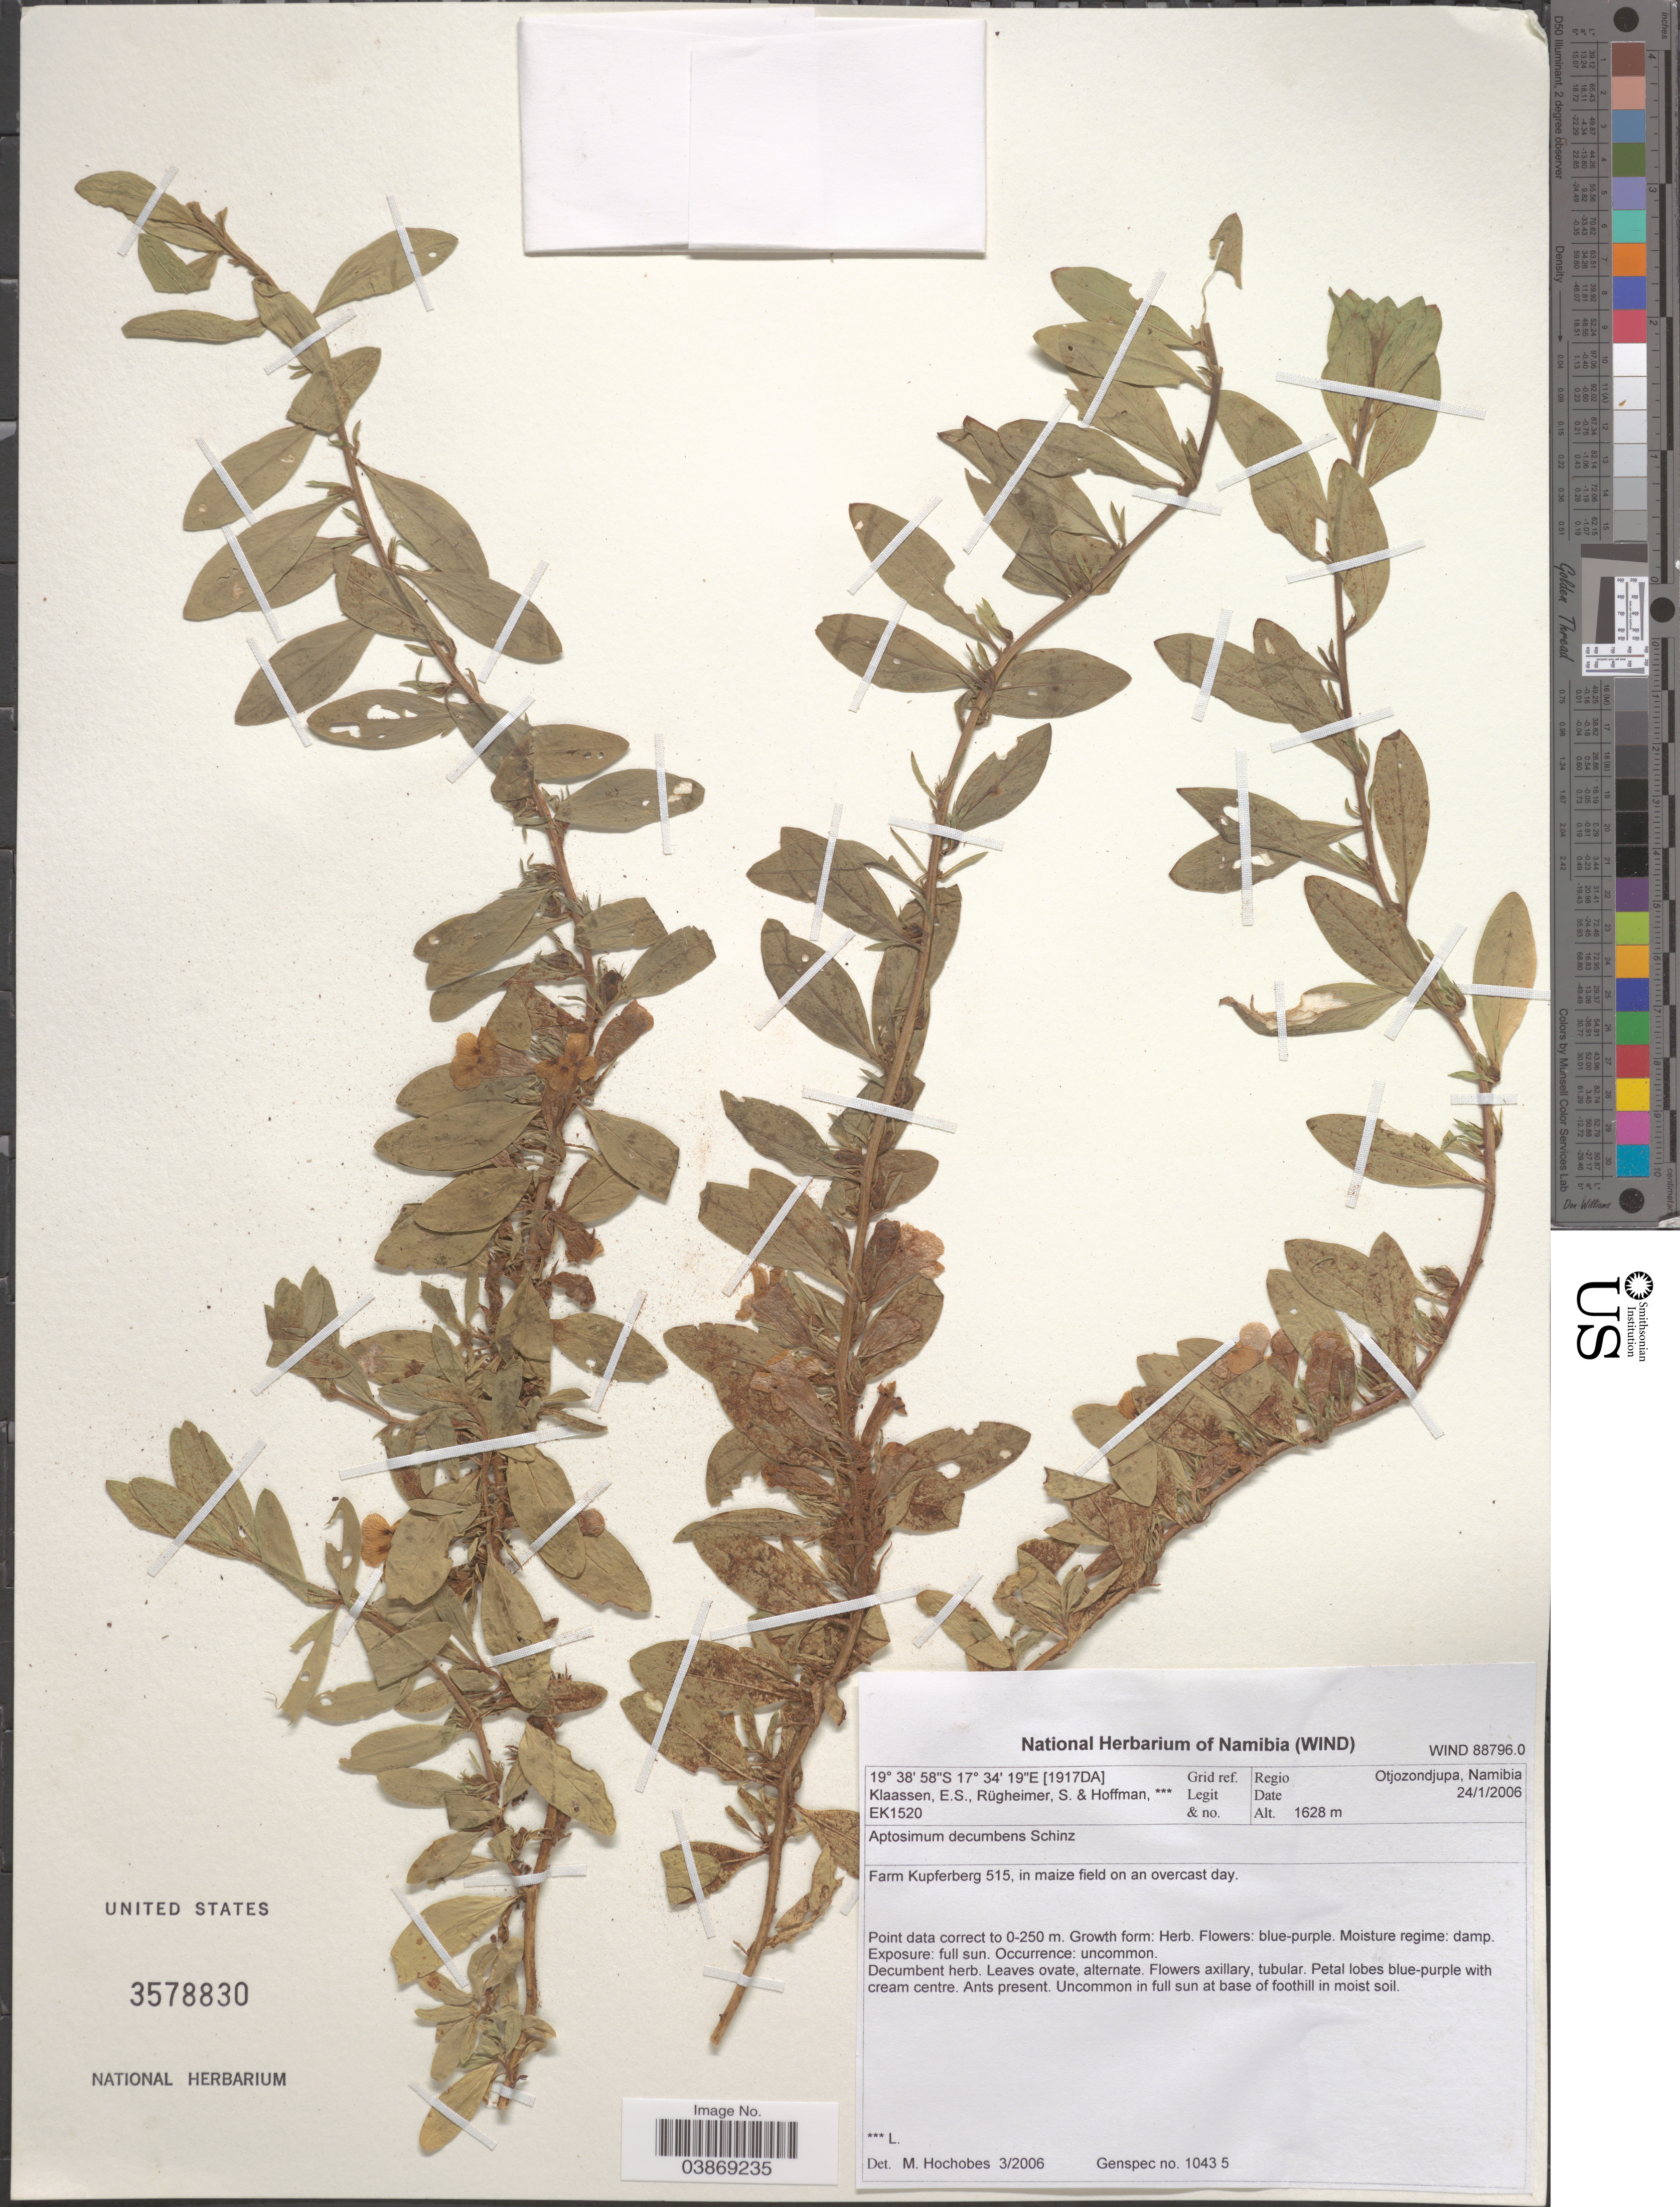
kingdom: Plantae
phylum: Tracheophyta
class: Magnoliopsida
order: Lamiales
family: Scrophulariaceae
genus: Aptosimum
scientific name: Aptosimum decumbens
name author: Schinz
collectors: E. S. Klaassen, S. Rugheimer & -- Hoffman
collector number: EK1520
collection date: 2006-01-24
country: Namibia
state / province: Otjozondjupa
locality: Grid ref. [1917Da]. Regio Otjozondupa. Farm Kupferberg 515.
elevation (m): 1628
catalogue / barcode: US 3578830